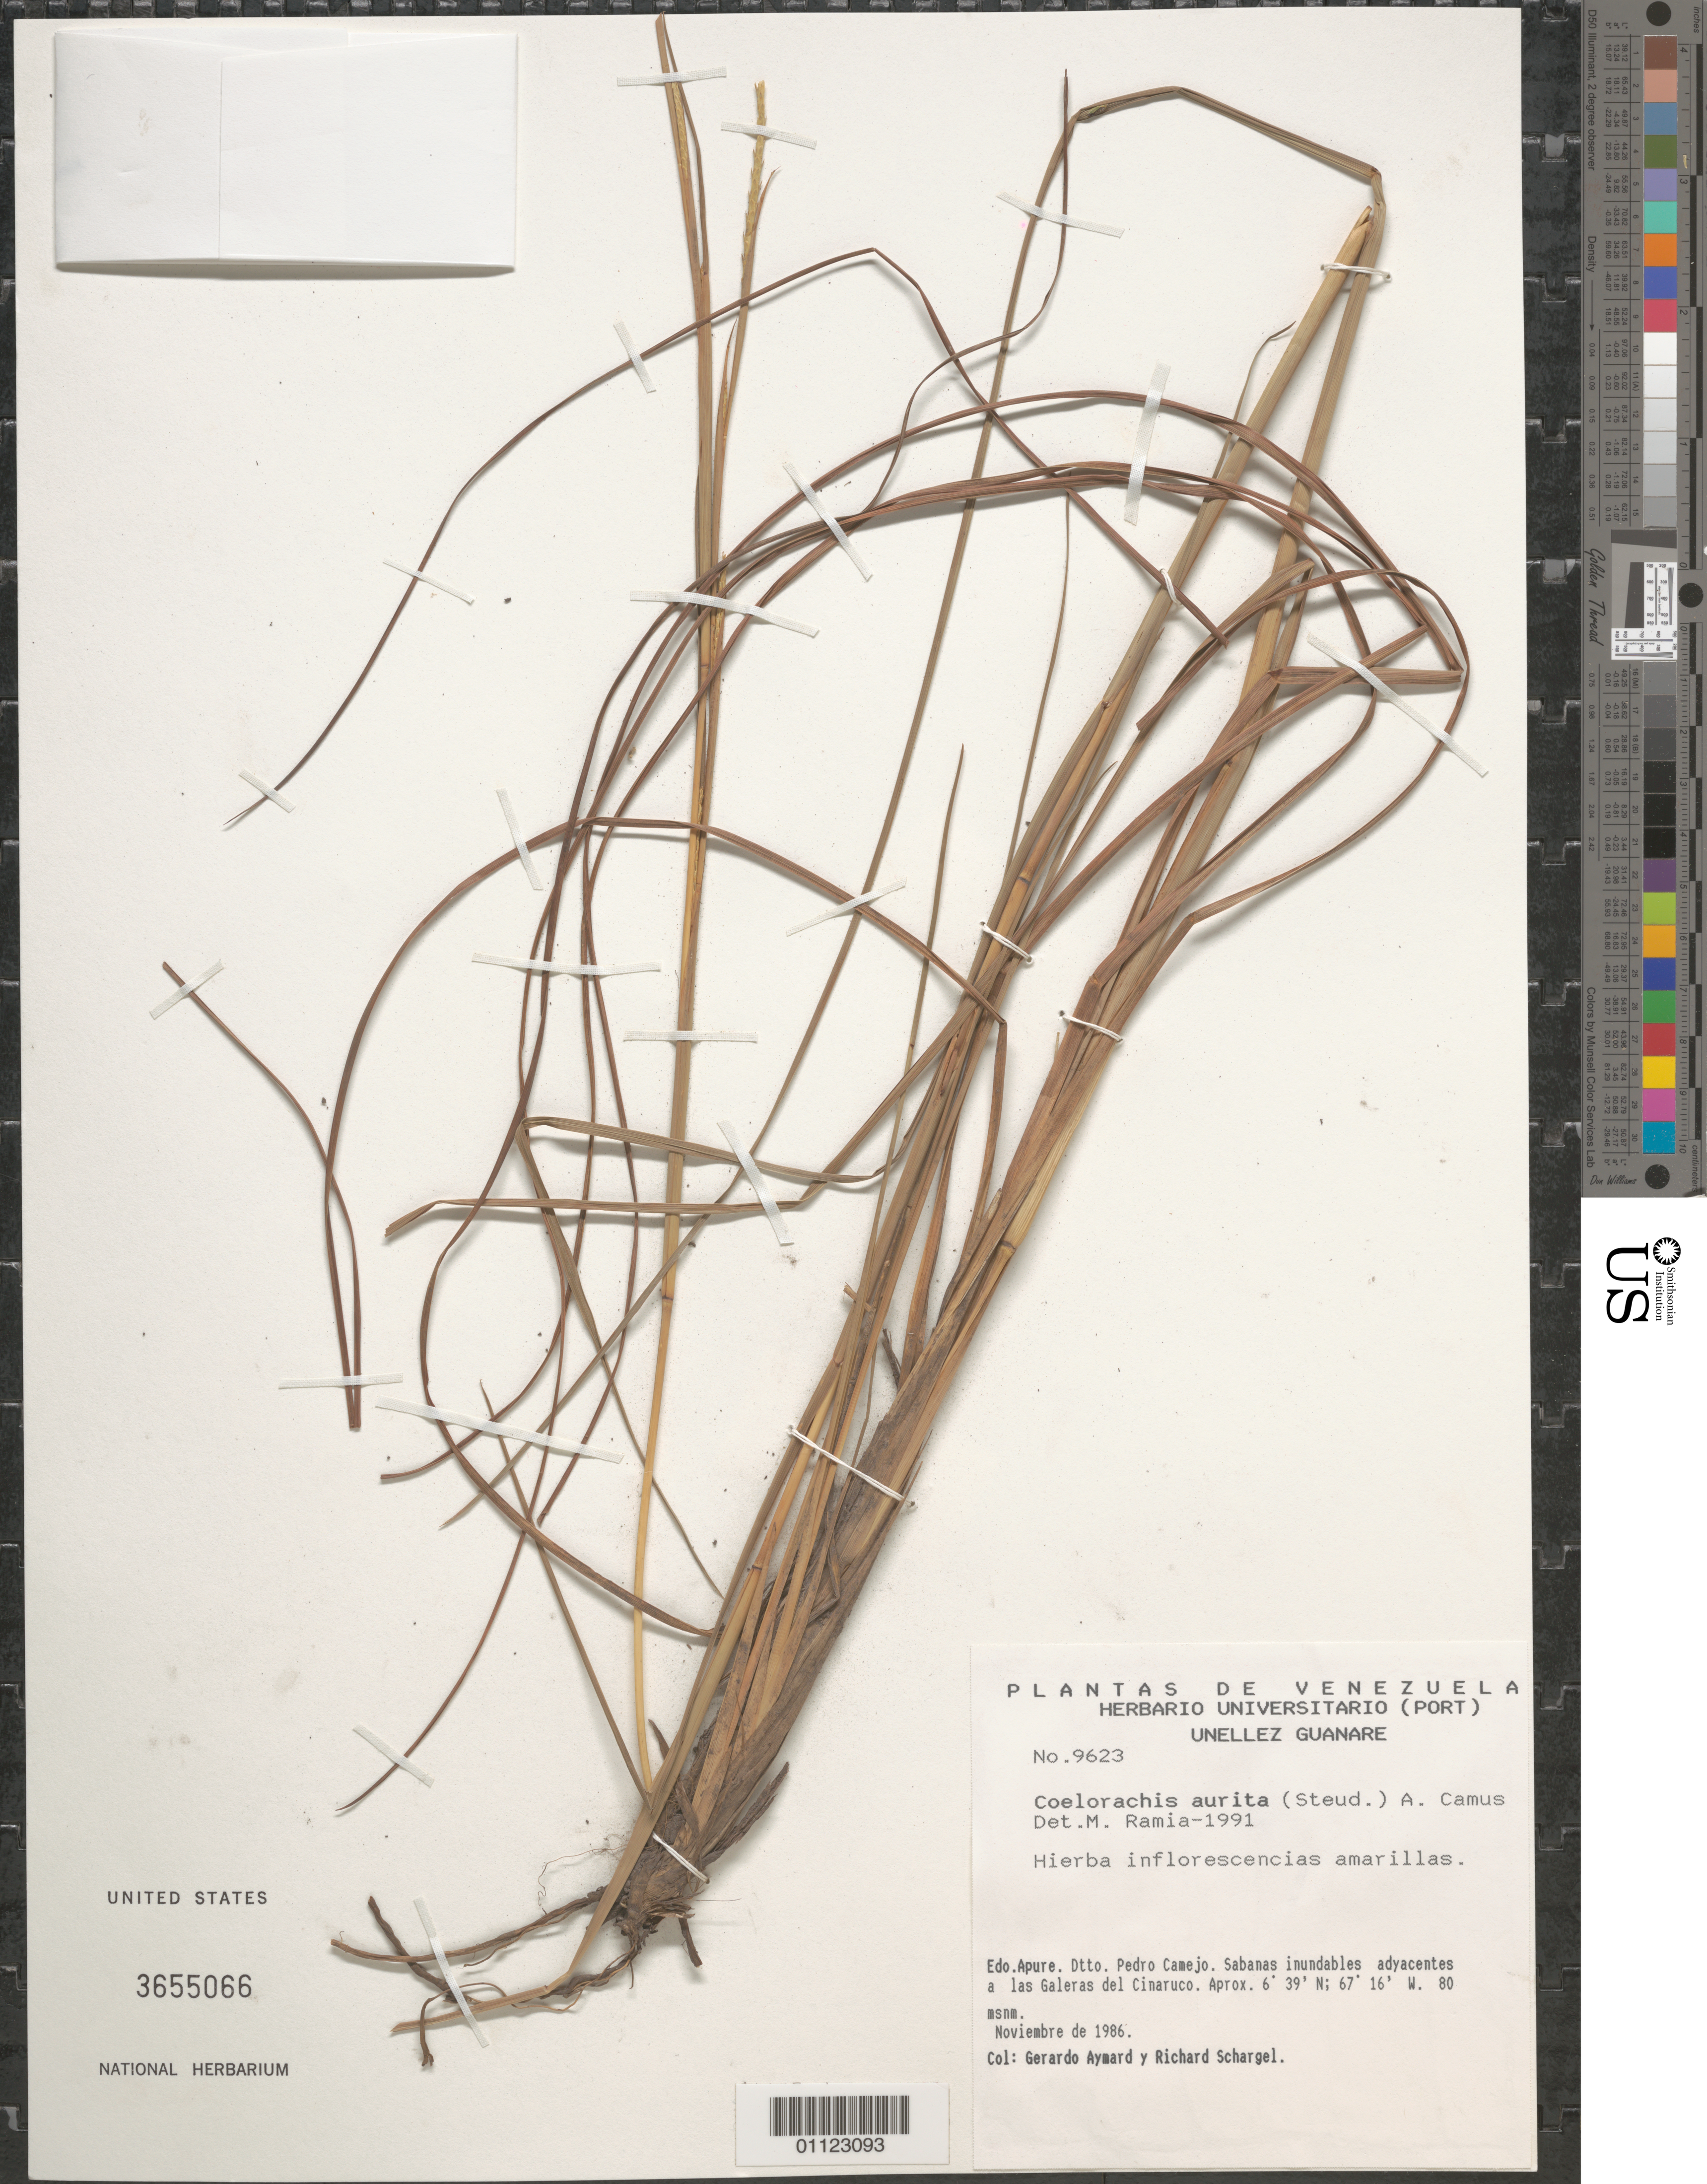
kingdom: Plantae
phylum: Tracheophyta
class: Liliopsida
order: Poales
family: Poaceae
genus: Mnesithea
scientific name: Mnesithea aurita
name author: (Steud.) de Koning & Sosef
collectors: G. A. Aymard & R. Schargel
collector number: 9623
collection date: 1986-11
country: Venezuela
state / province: Apure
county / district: Pedro Camejo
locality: Adyacentes a las Galeras del Cinaruco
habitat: Sabanas inundables adyacentes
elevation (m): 80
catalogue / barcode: US 3655066